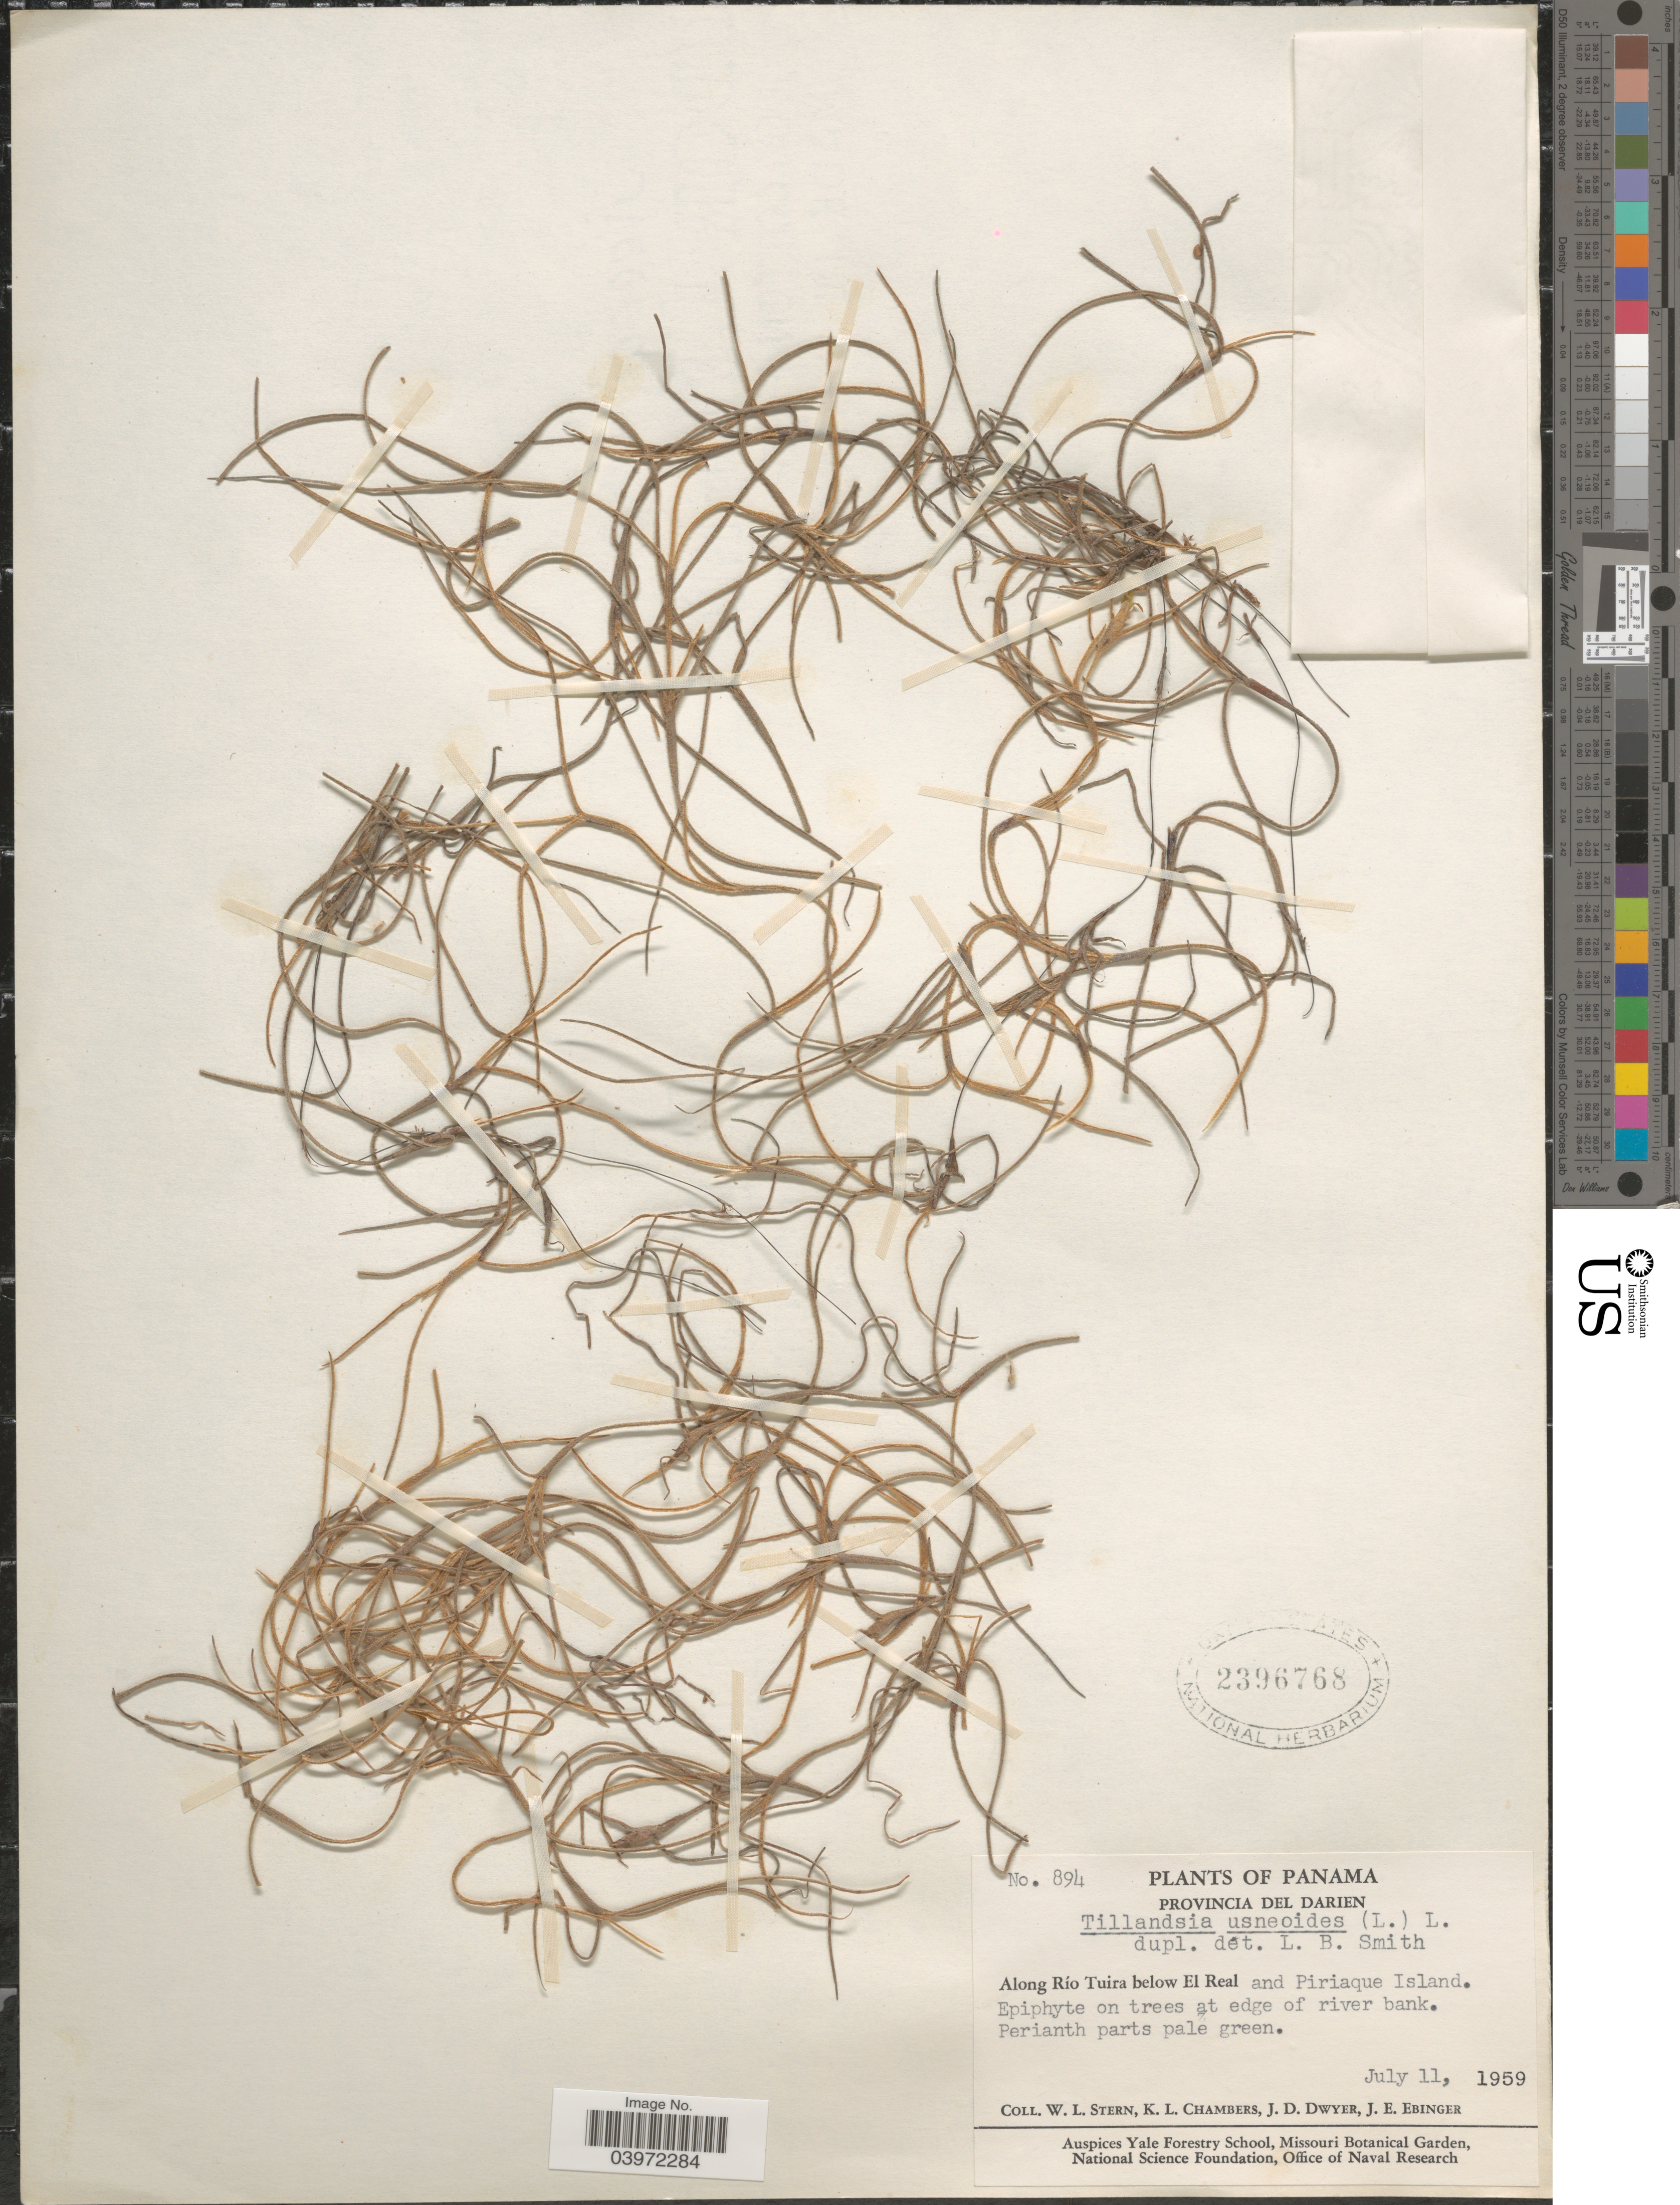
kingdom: Plantae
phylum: Tracheophyta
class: Liliopsida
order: Poales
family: Bromeliaceae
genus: Tillandsia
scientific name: Tillandsia usneoides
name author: (L.) L.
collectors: W. L. Stern, K. Chambers, J. D. Dwyer & J. Ebinger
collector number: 894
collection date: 1959-07-11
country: Panama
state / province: Darien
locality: Along Río Tuira below El Real and Piriaque Island. On trees at edge of river bank.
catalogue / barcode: US 2396768